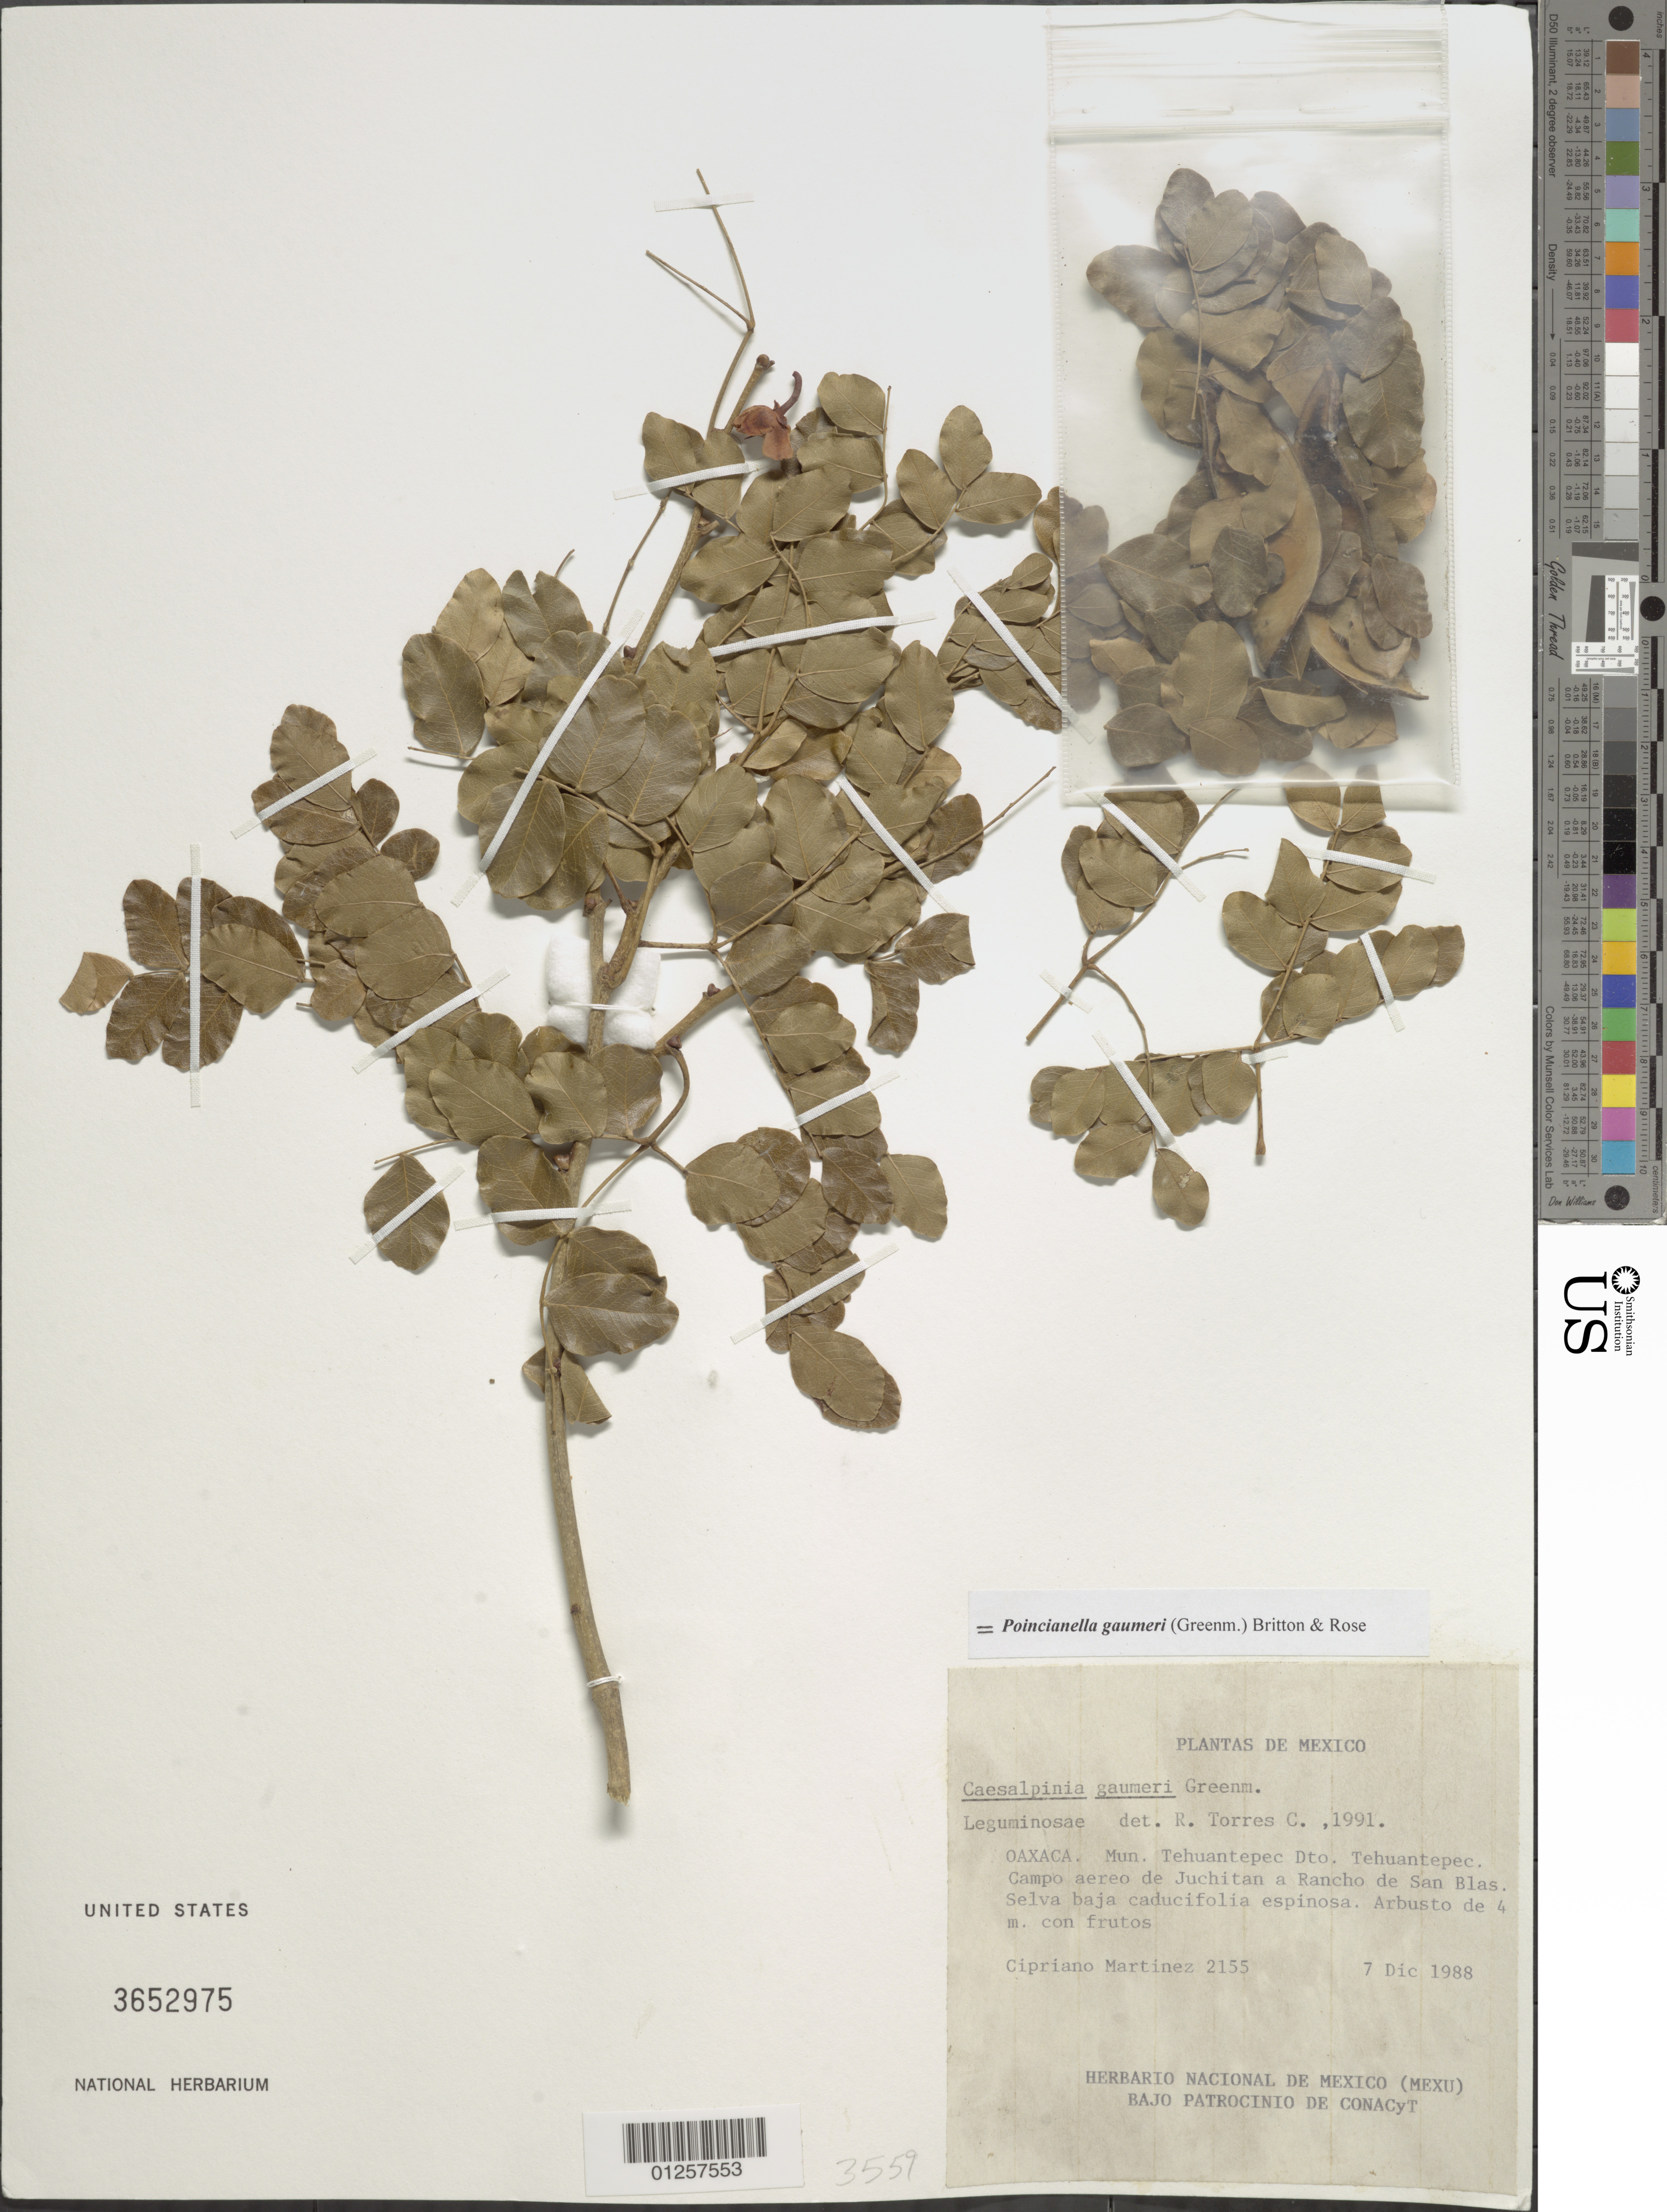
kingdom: Plantae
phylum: Tracheophyta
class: Magnoliopsida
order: Fabales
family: Fabaceae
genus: Cenostigma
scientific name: Cenostigma gaumeri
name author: (Greenm.) Gagnon & G.P. Lewis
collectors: C. Martínez R.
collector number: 2155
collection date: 1988-12-07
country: Mexico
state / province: Oaxaca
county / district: Tehuantepec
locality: Mun. Tehuantepec. Campo aereo de Juchitan a Rancho de San Blas. Selva baja caducifolia espinosa.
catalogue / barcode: US 3652975